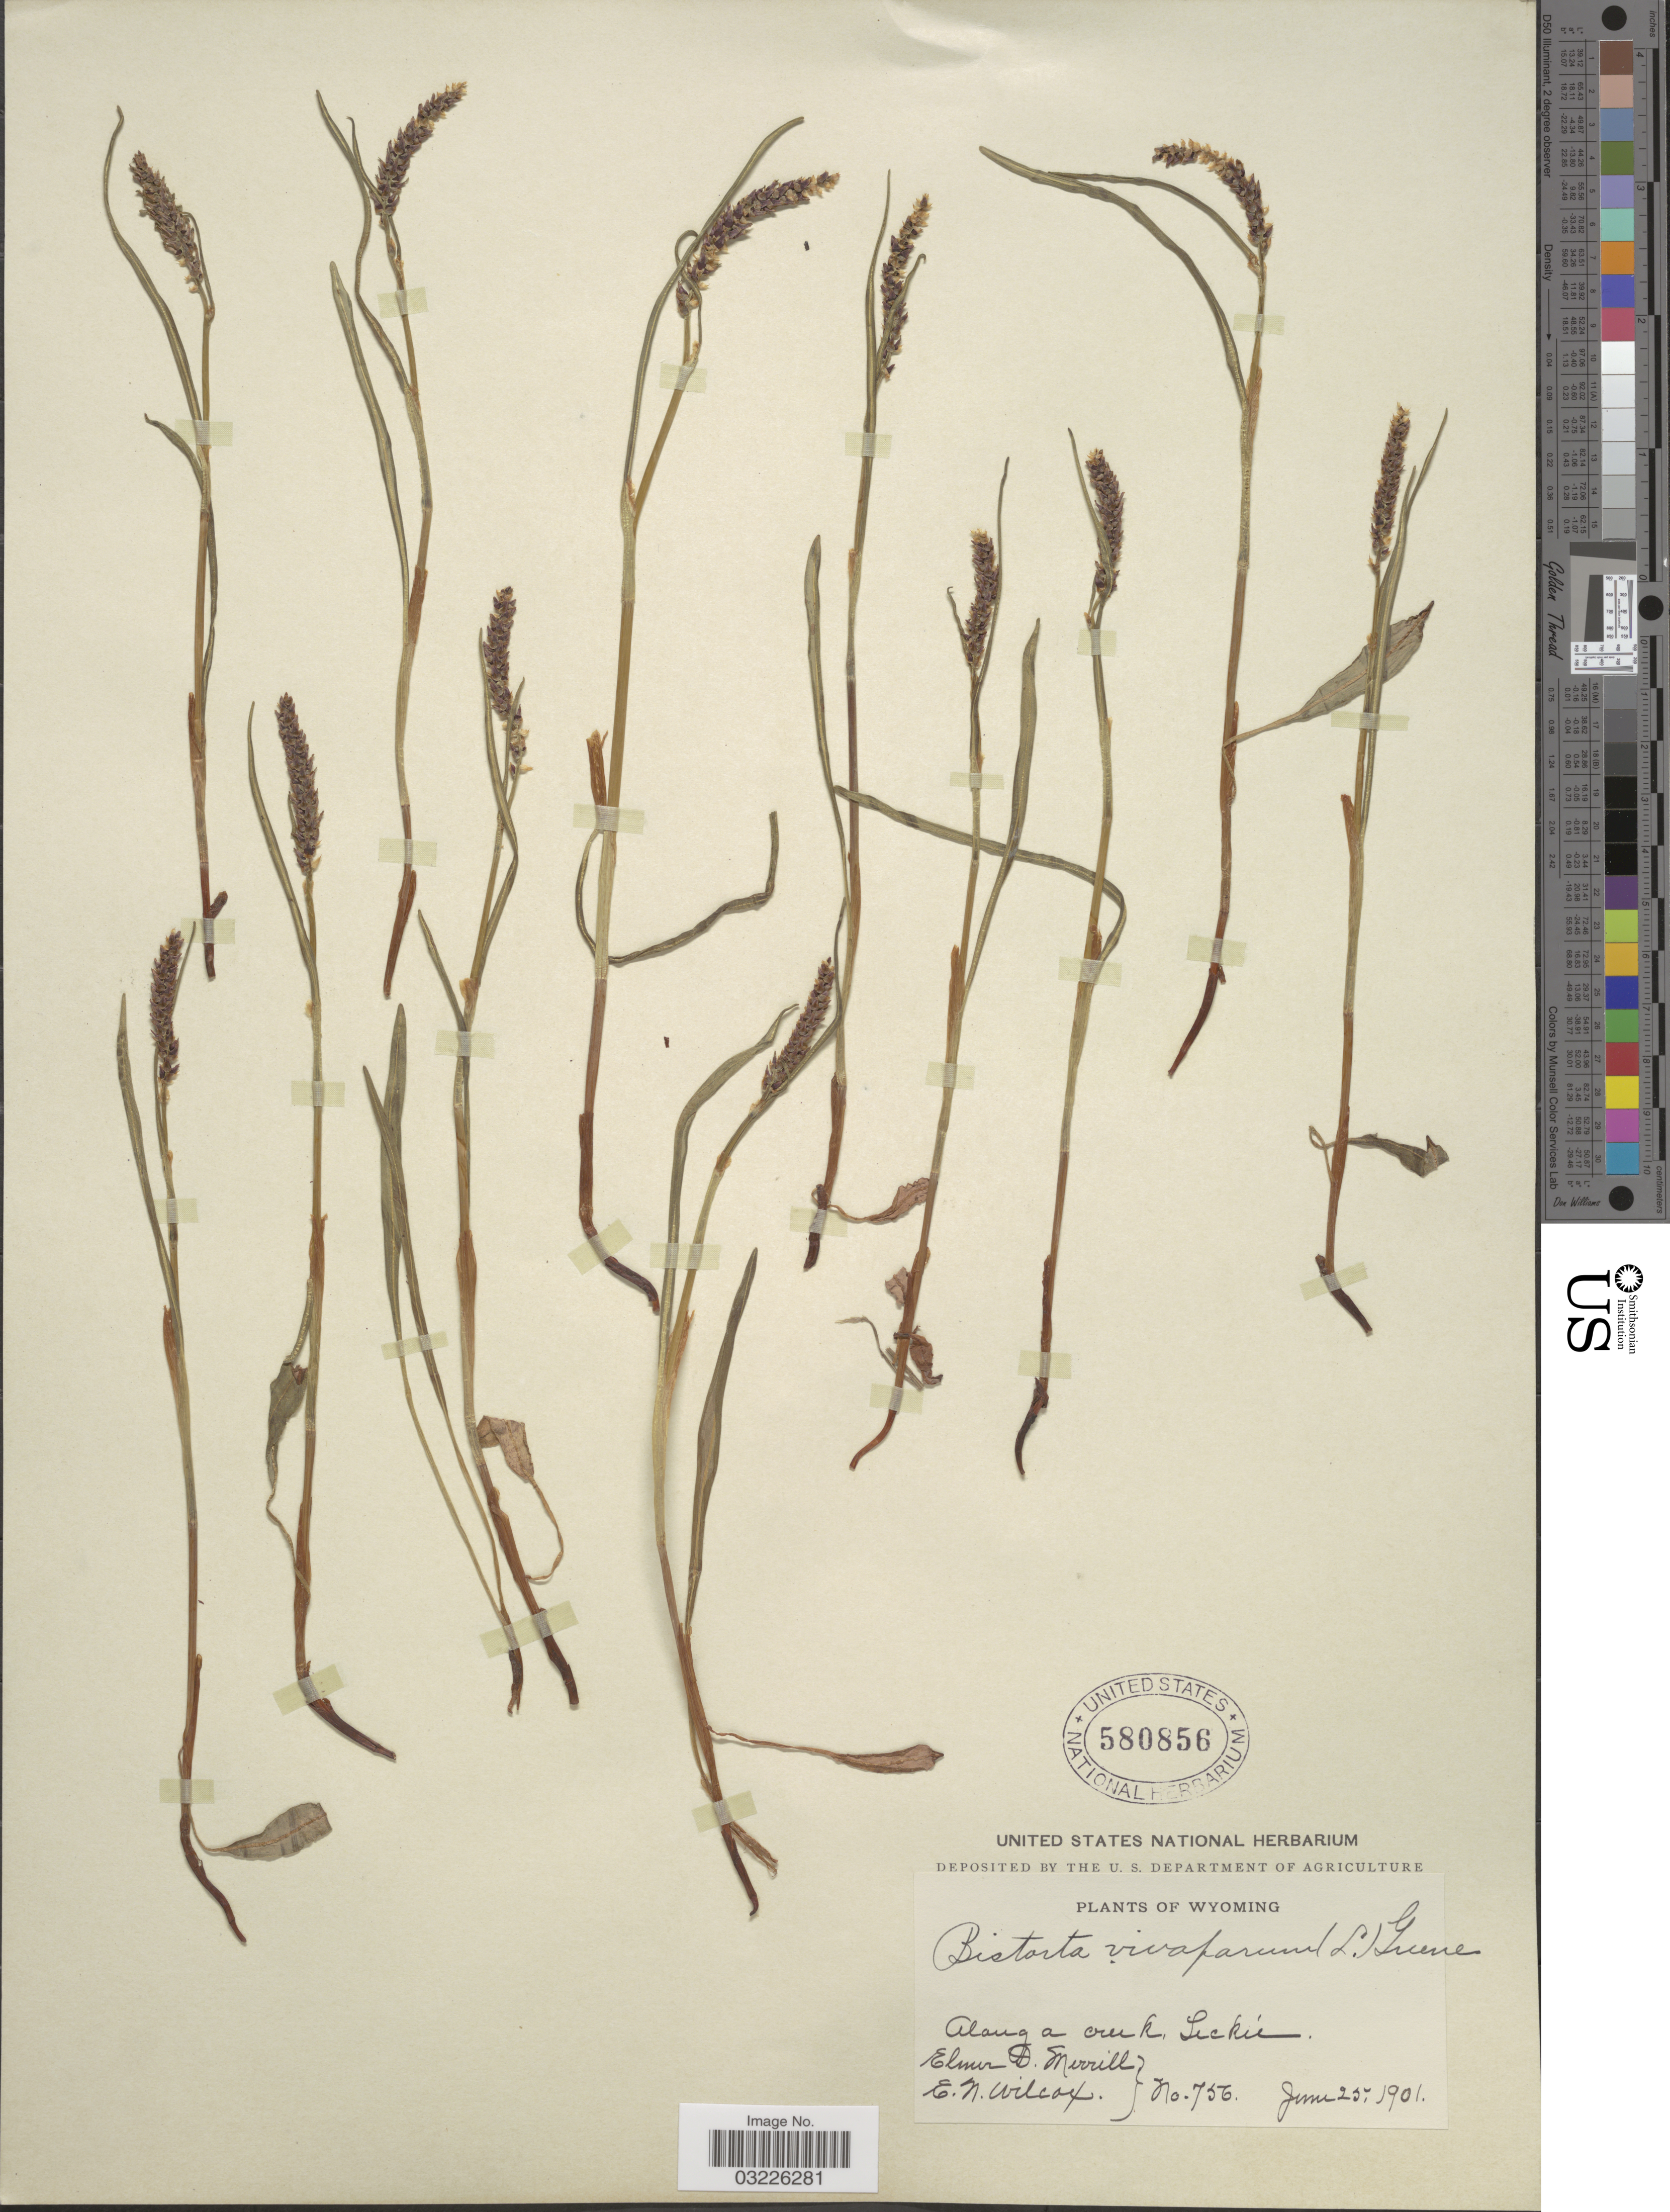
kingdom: Plantae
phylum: Tracheophyta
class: Magnoliopsida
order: Caryophyllales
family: Polygonaceae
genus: Bistorta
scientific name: Bistorta vivipara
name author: (L.) Delarbre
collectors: E. D. Merrill & E. Wilcox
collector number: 756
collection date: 1901-06-25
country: United States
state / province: Wyoming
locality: Along a creek, Leckie.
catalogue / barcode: US 580856